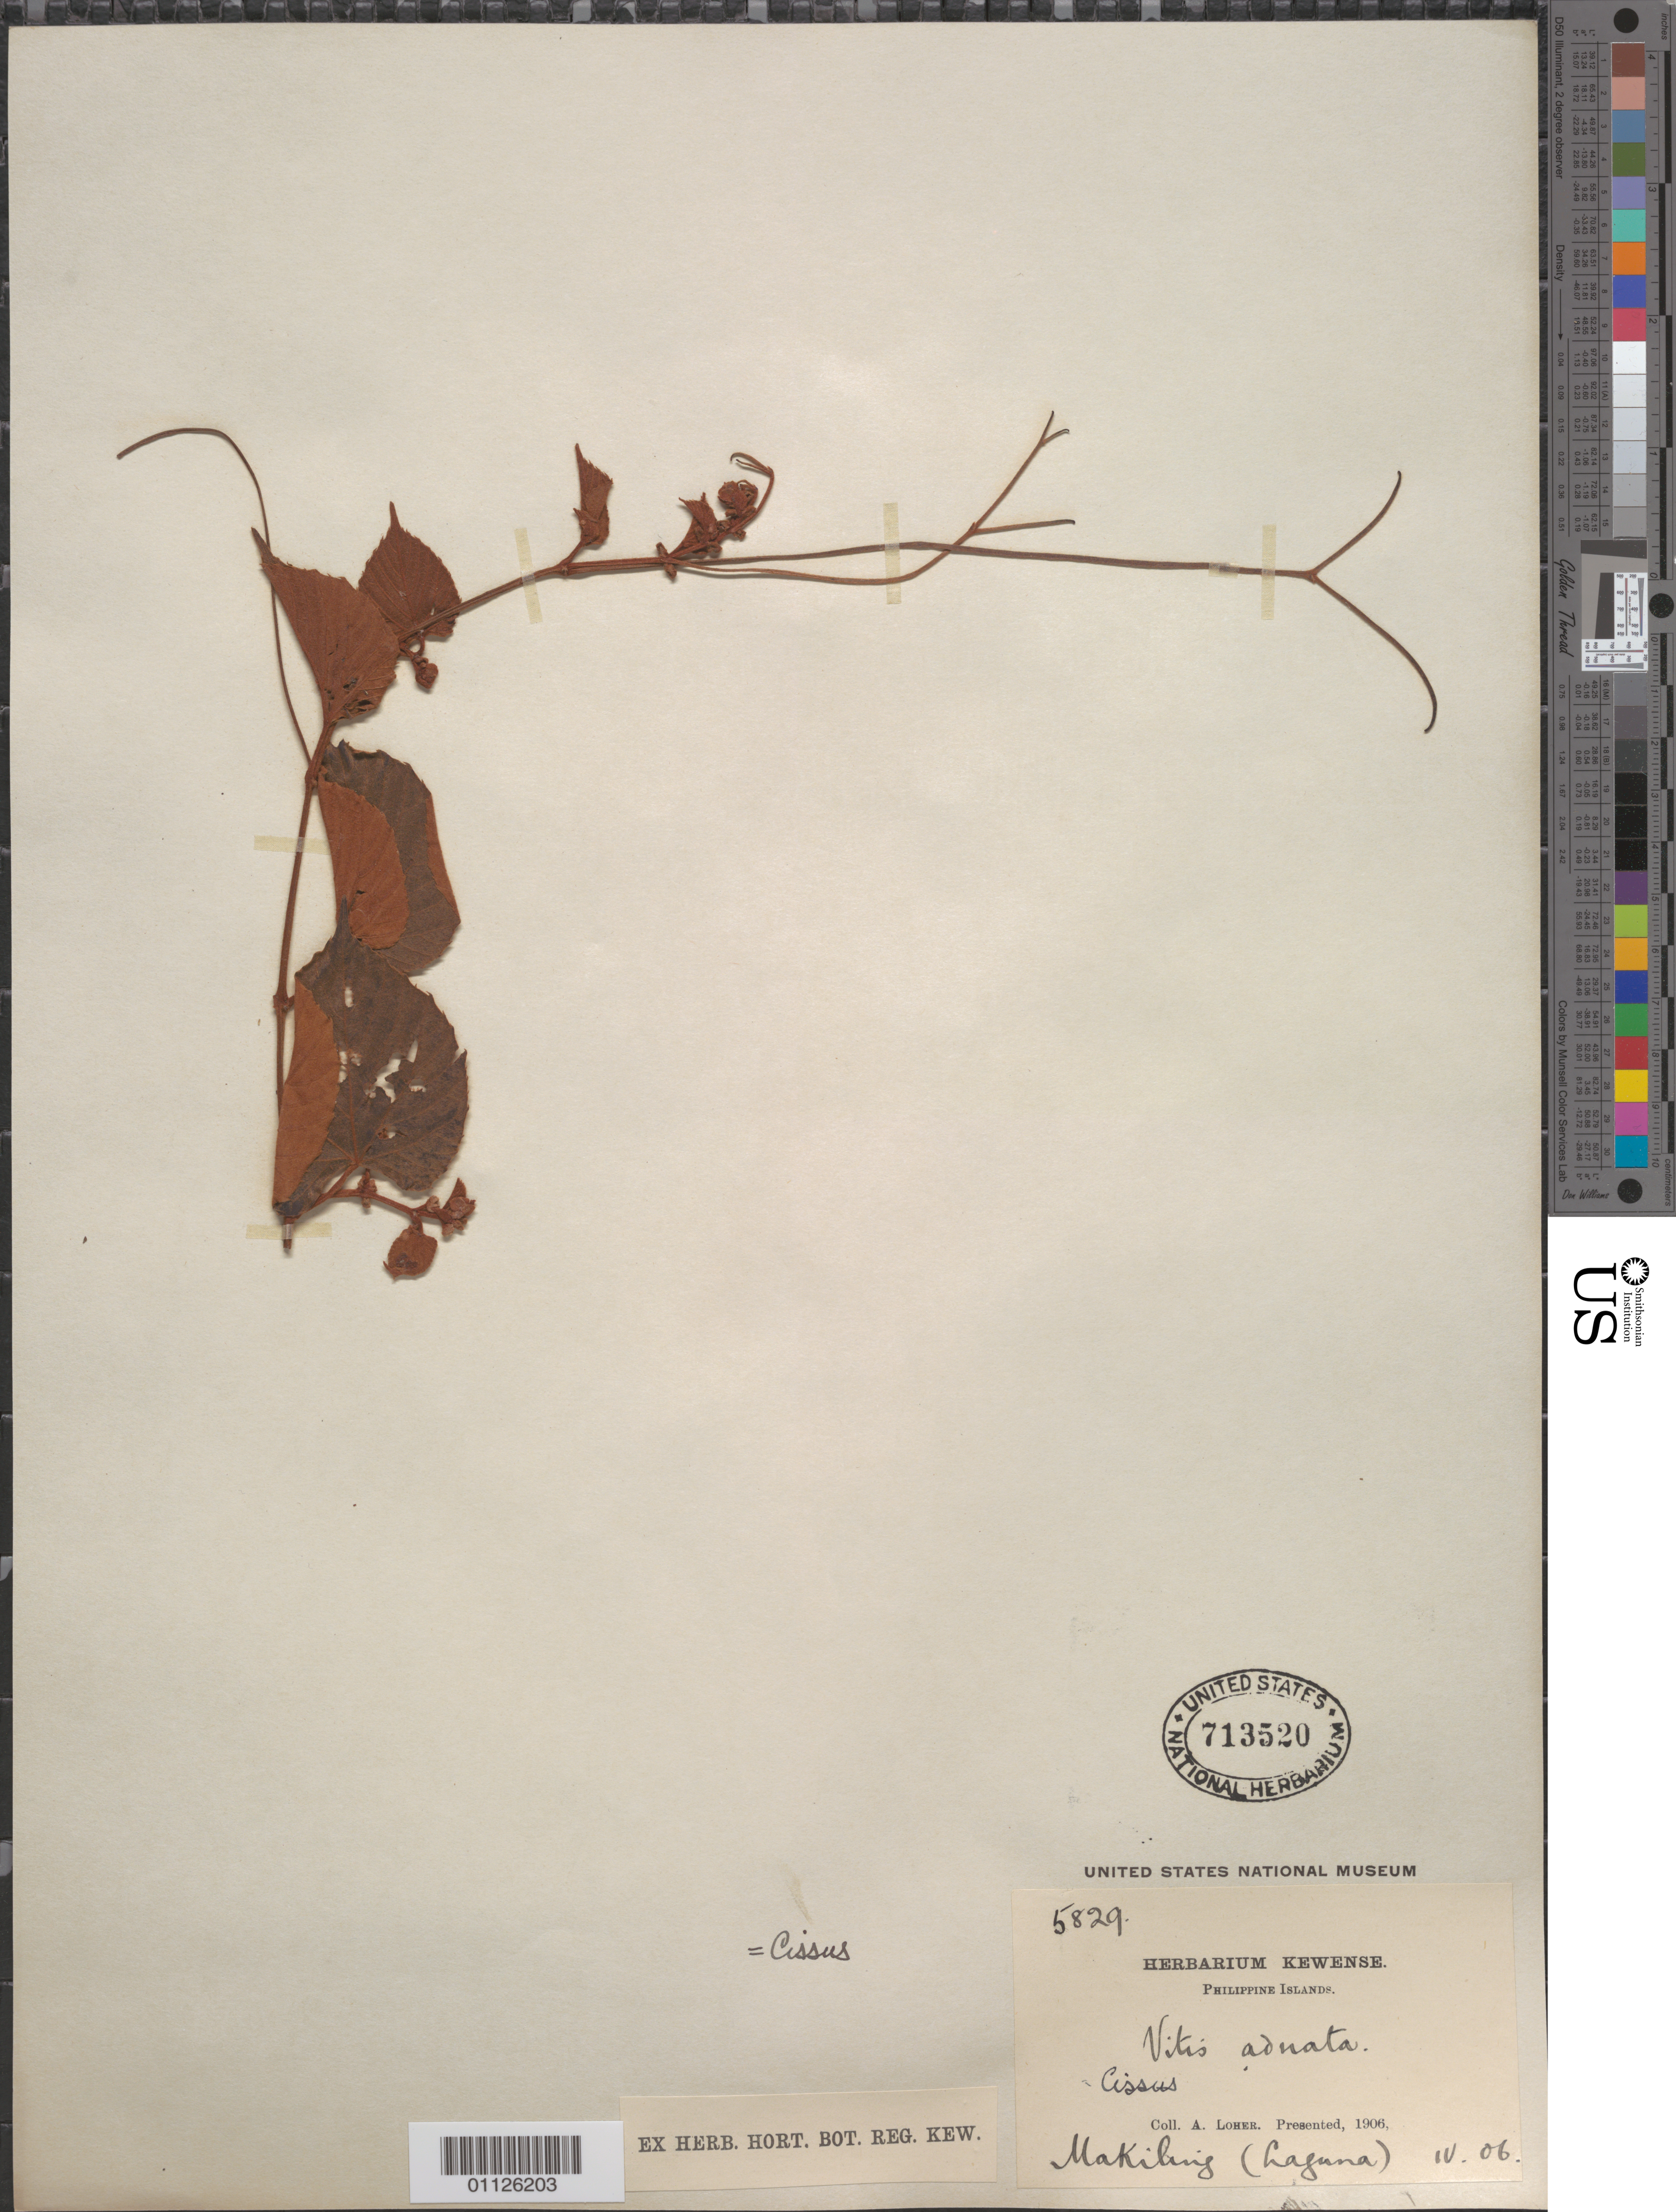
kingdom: Plantae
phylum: Tracheophyta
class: Magnoliopsida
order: Vitales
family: Vitaceae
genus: Cissus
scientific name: Cissus adnata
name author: Roxb.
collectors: A. Loher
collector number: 5829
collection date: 1906-04-06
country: Philippines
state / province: Calabarzon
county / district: Laguna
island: Luzon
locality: Makiling.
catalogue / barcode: US 713520